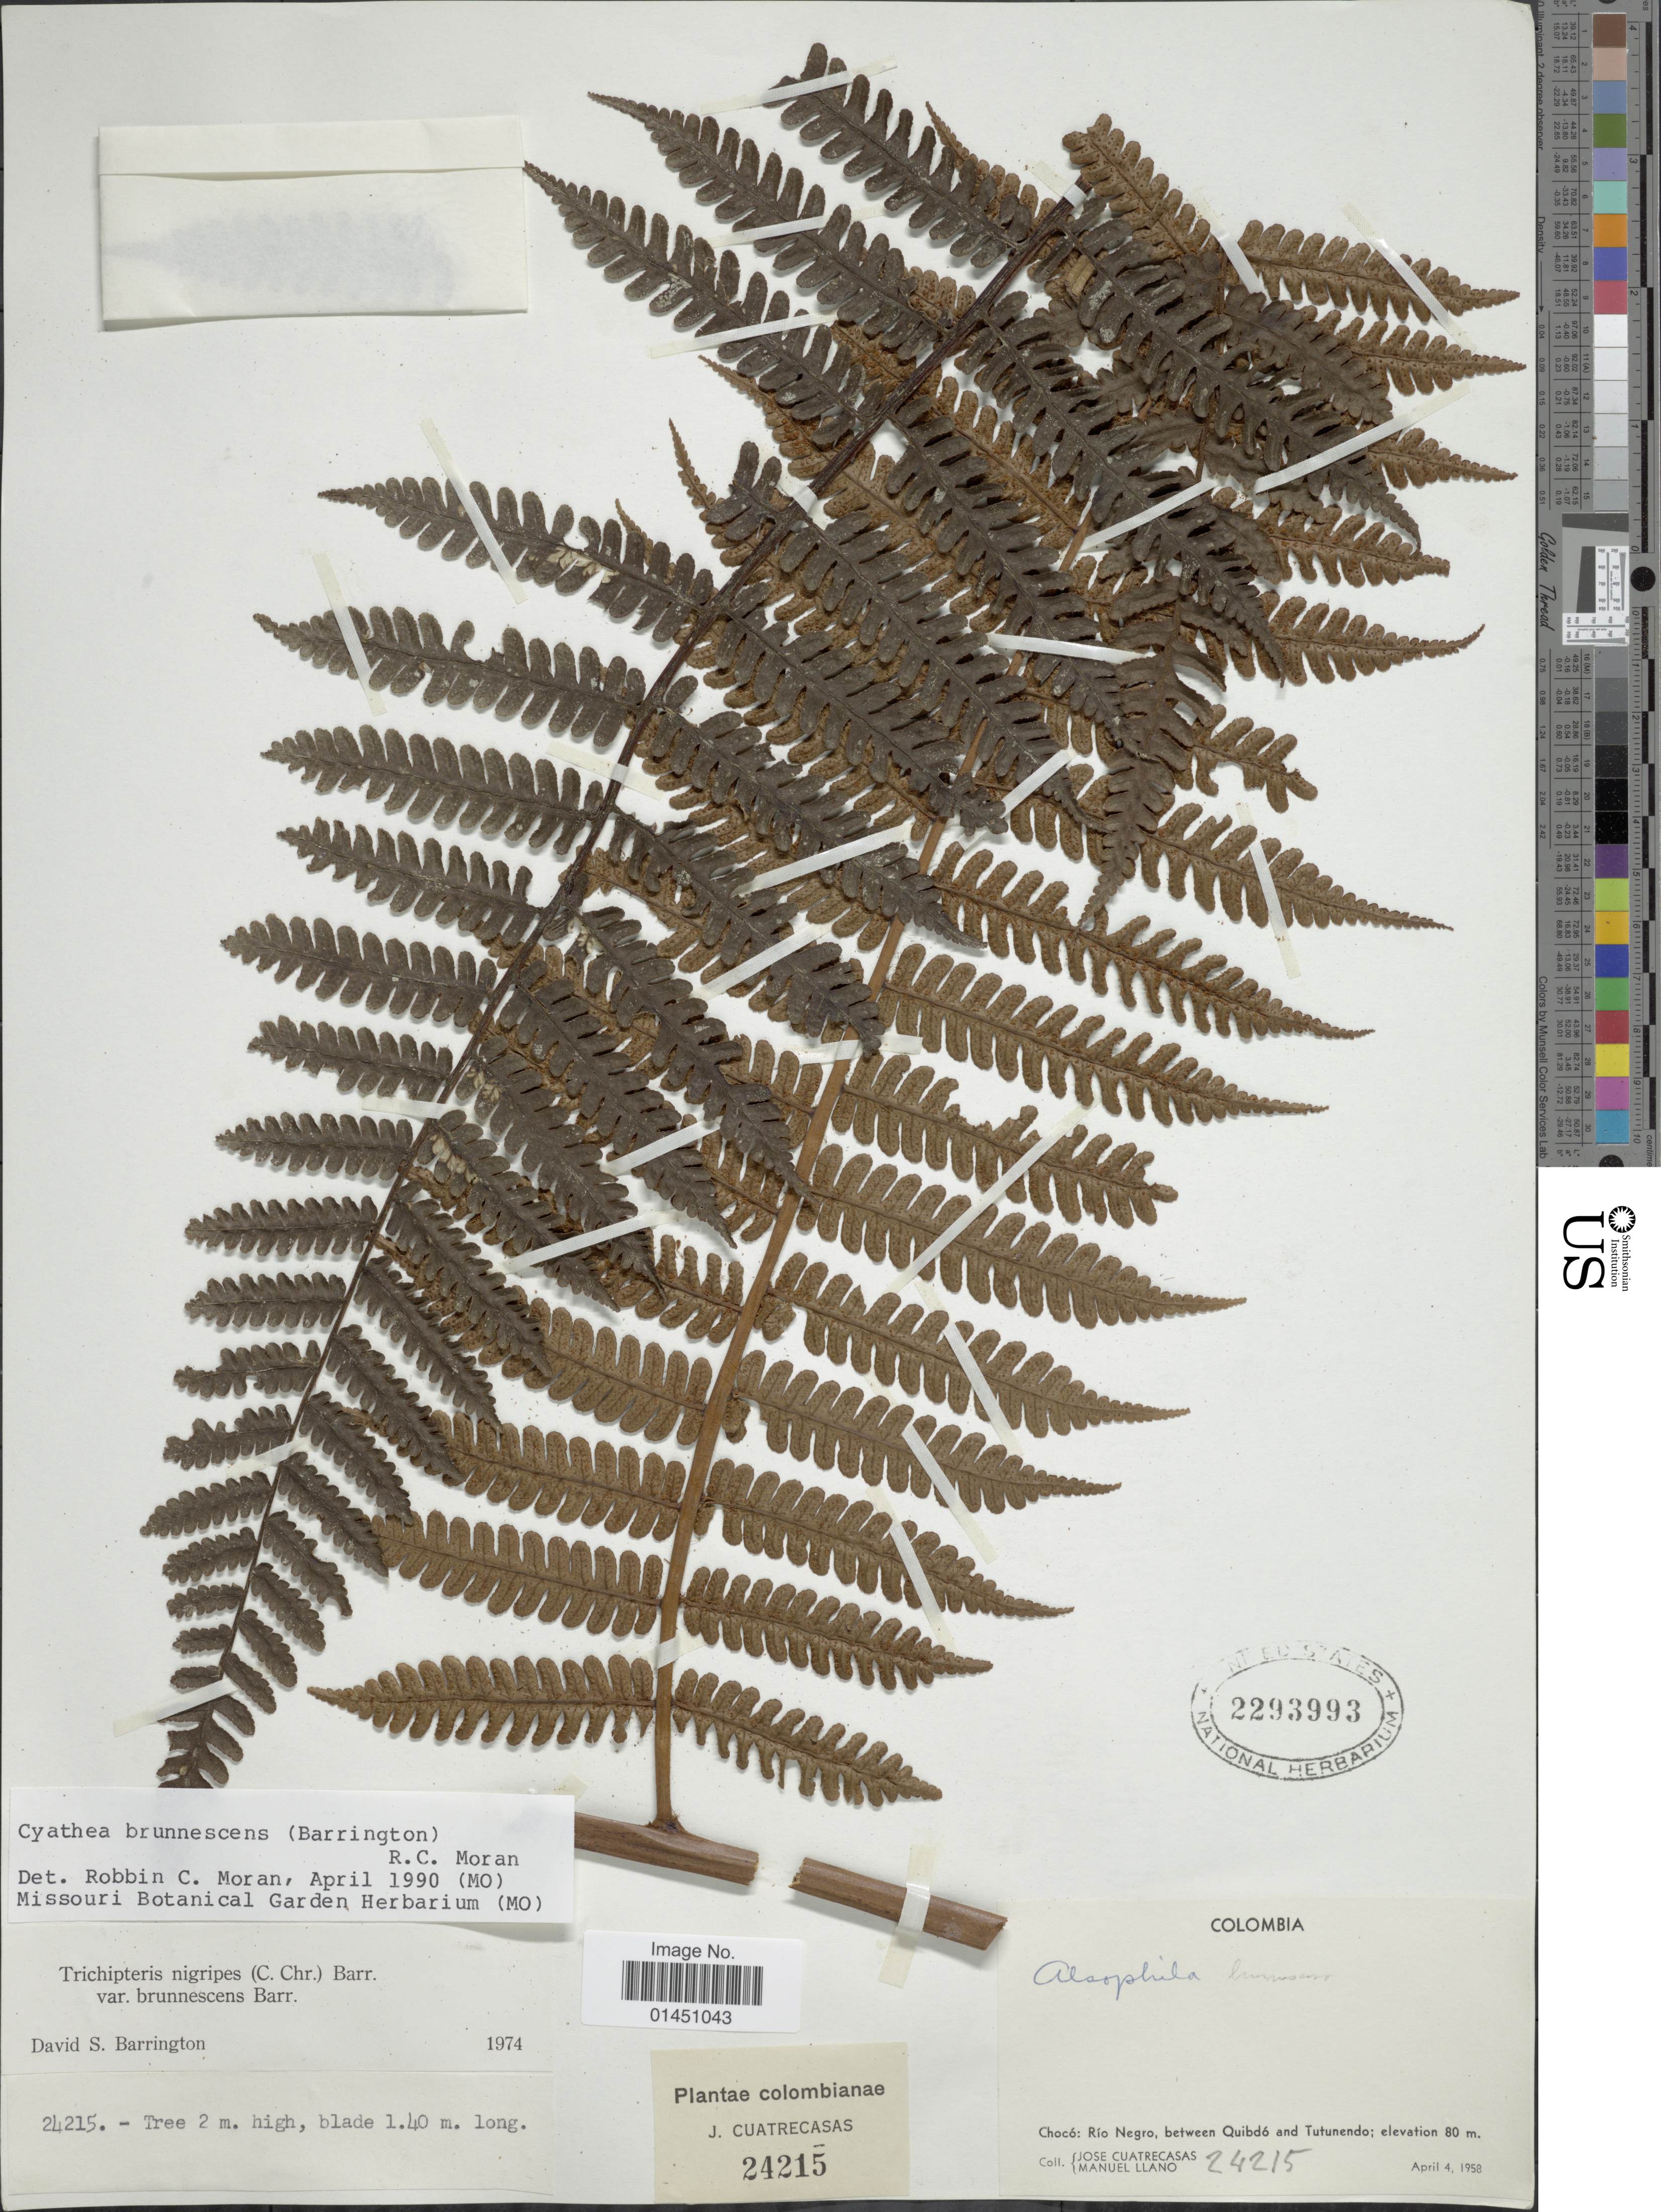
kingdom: Plantae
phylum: Tracheophyta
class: Polypodiopsida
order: Cyatheales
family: Cyatheaceae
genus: Cyathea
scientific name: Cyathea brunnescens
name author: (Barrington) R.C. Moran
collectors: J. Cuatrecasas & M. d. Llano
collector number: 24215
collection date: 1958-04-04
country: Colombia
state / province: Chocó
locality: Rio Negro, between Quibdo and Tutunendo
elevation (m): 80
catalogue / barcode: US 2293993